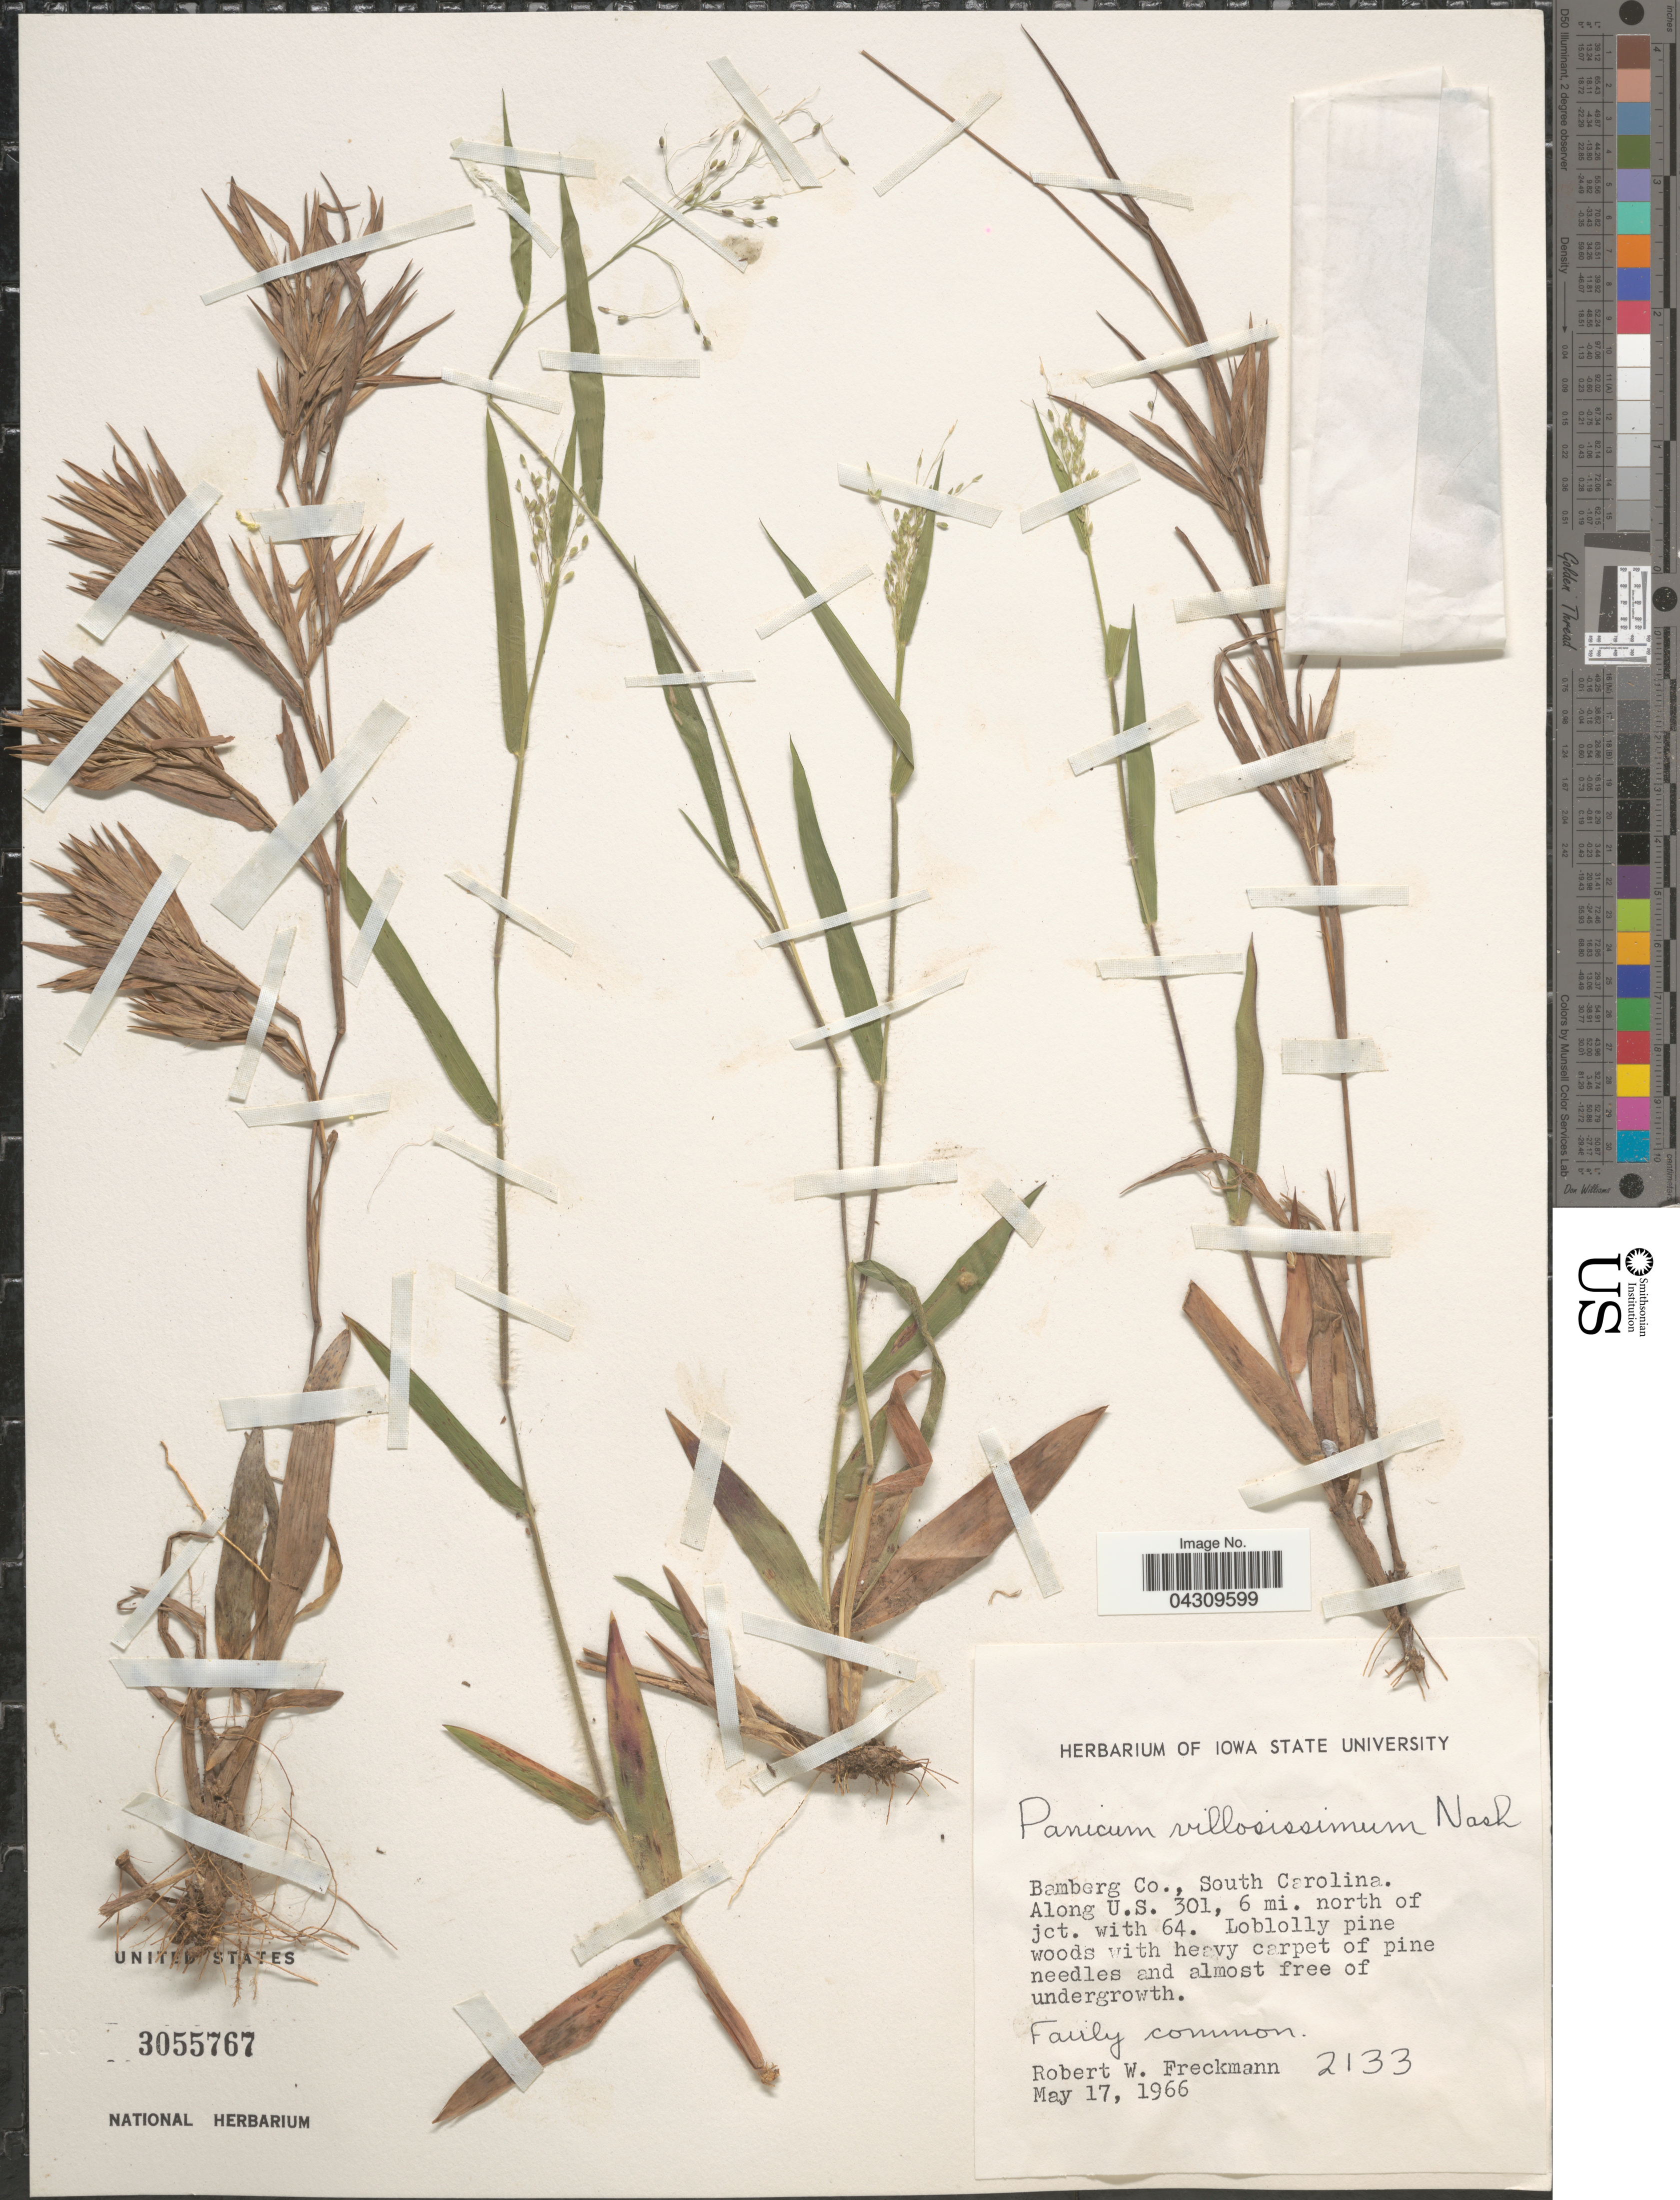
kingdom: Plantae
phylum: Tracheophyta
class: Liliopsida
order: Poales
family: Poaceae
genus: Dichanthelium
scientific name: Dichanthelium acuminatum var. acuminatum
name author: (Sw.) Gould & C.A. Clark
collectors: R. Freckmann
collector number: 2133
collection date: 1966-05-17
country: United States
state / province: South Carolina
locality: Bamberg Co. Along U.S. 301, 6 mi. north of jct. with 64.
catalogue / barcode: US 3055767